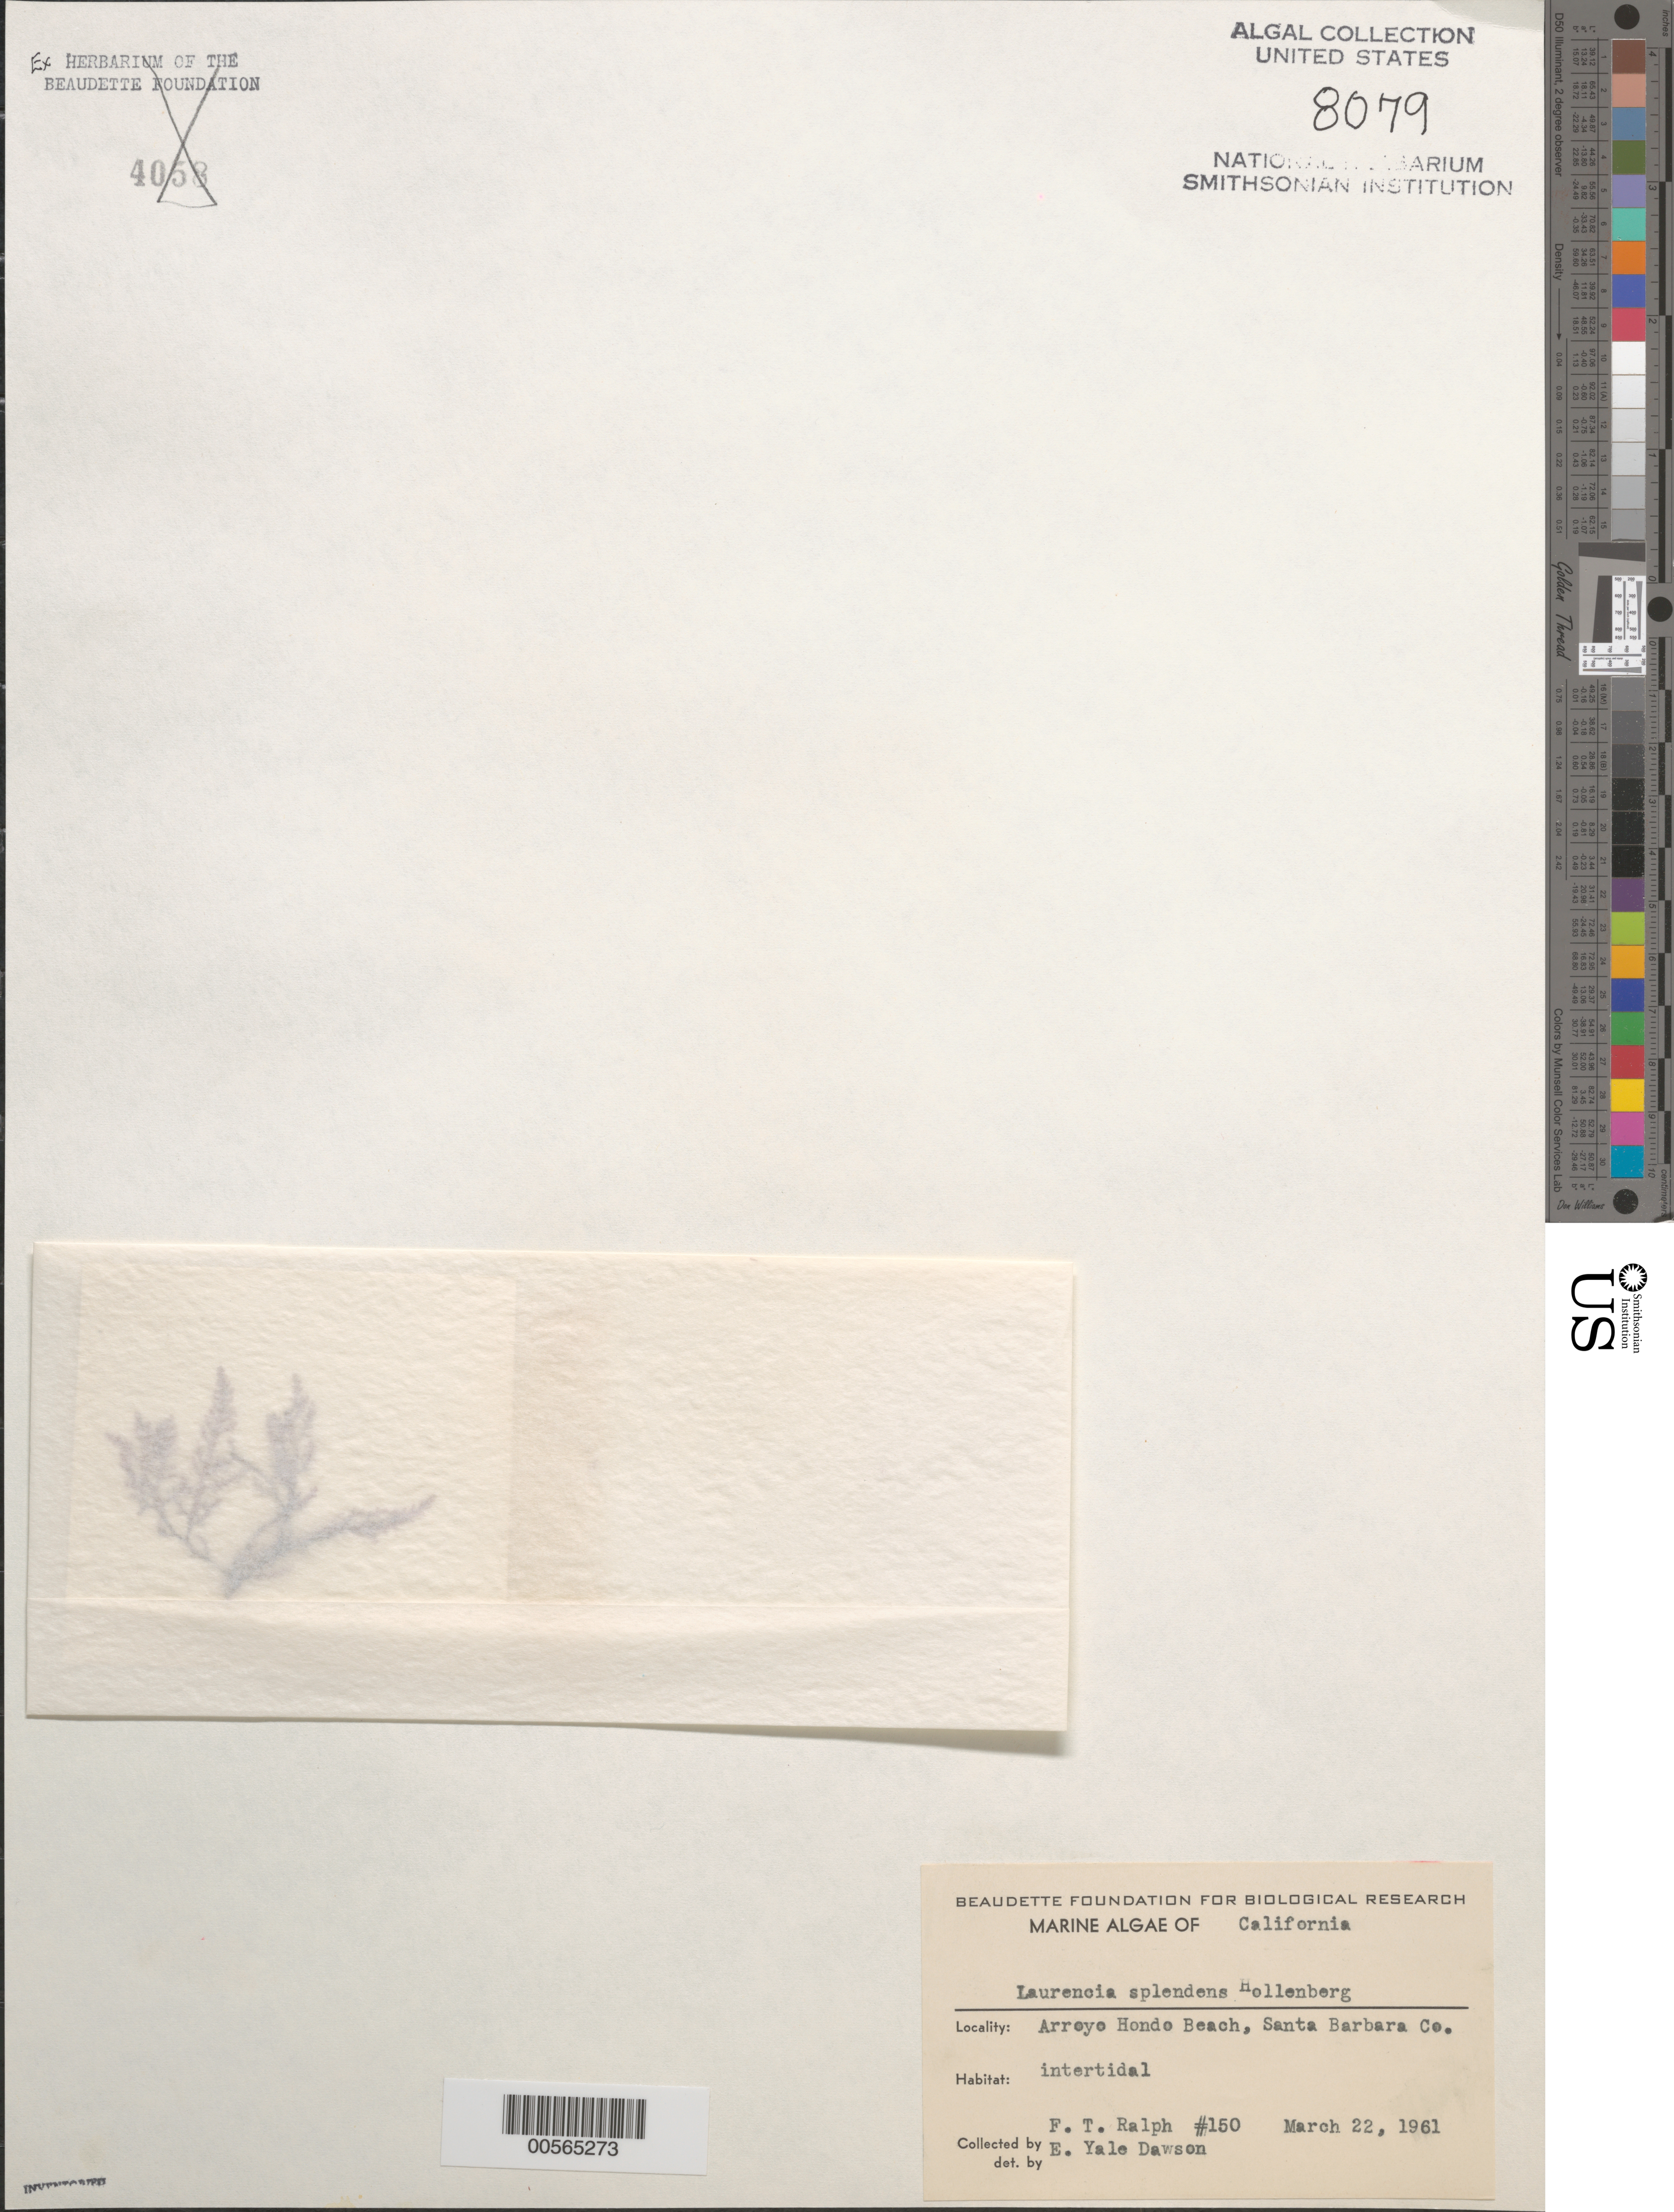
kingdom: Plantae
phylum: Rhodophyta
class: Florideophyceae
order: Ceramiales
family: Rhodomelaceae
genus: Osmundea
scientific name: Osmundea splendens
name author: (Hollenb.) K.W. Nam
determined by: Algae name updating Project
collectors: F. Ralph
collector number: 150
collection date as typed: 22 Mar 1961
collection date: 1961-03-22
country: United States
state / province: California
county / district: Santa Barbara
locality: Arroyo Honda Beach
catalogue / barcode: US 8079